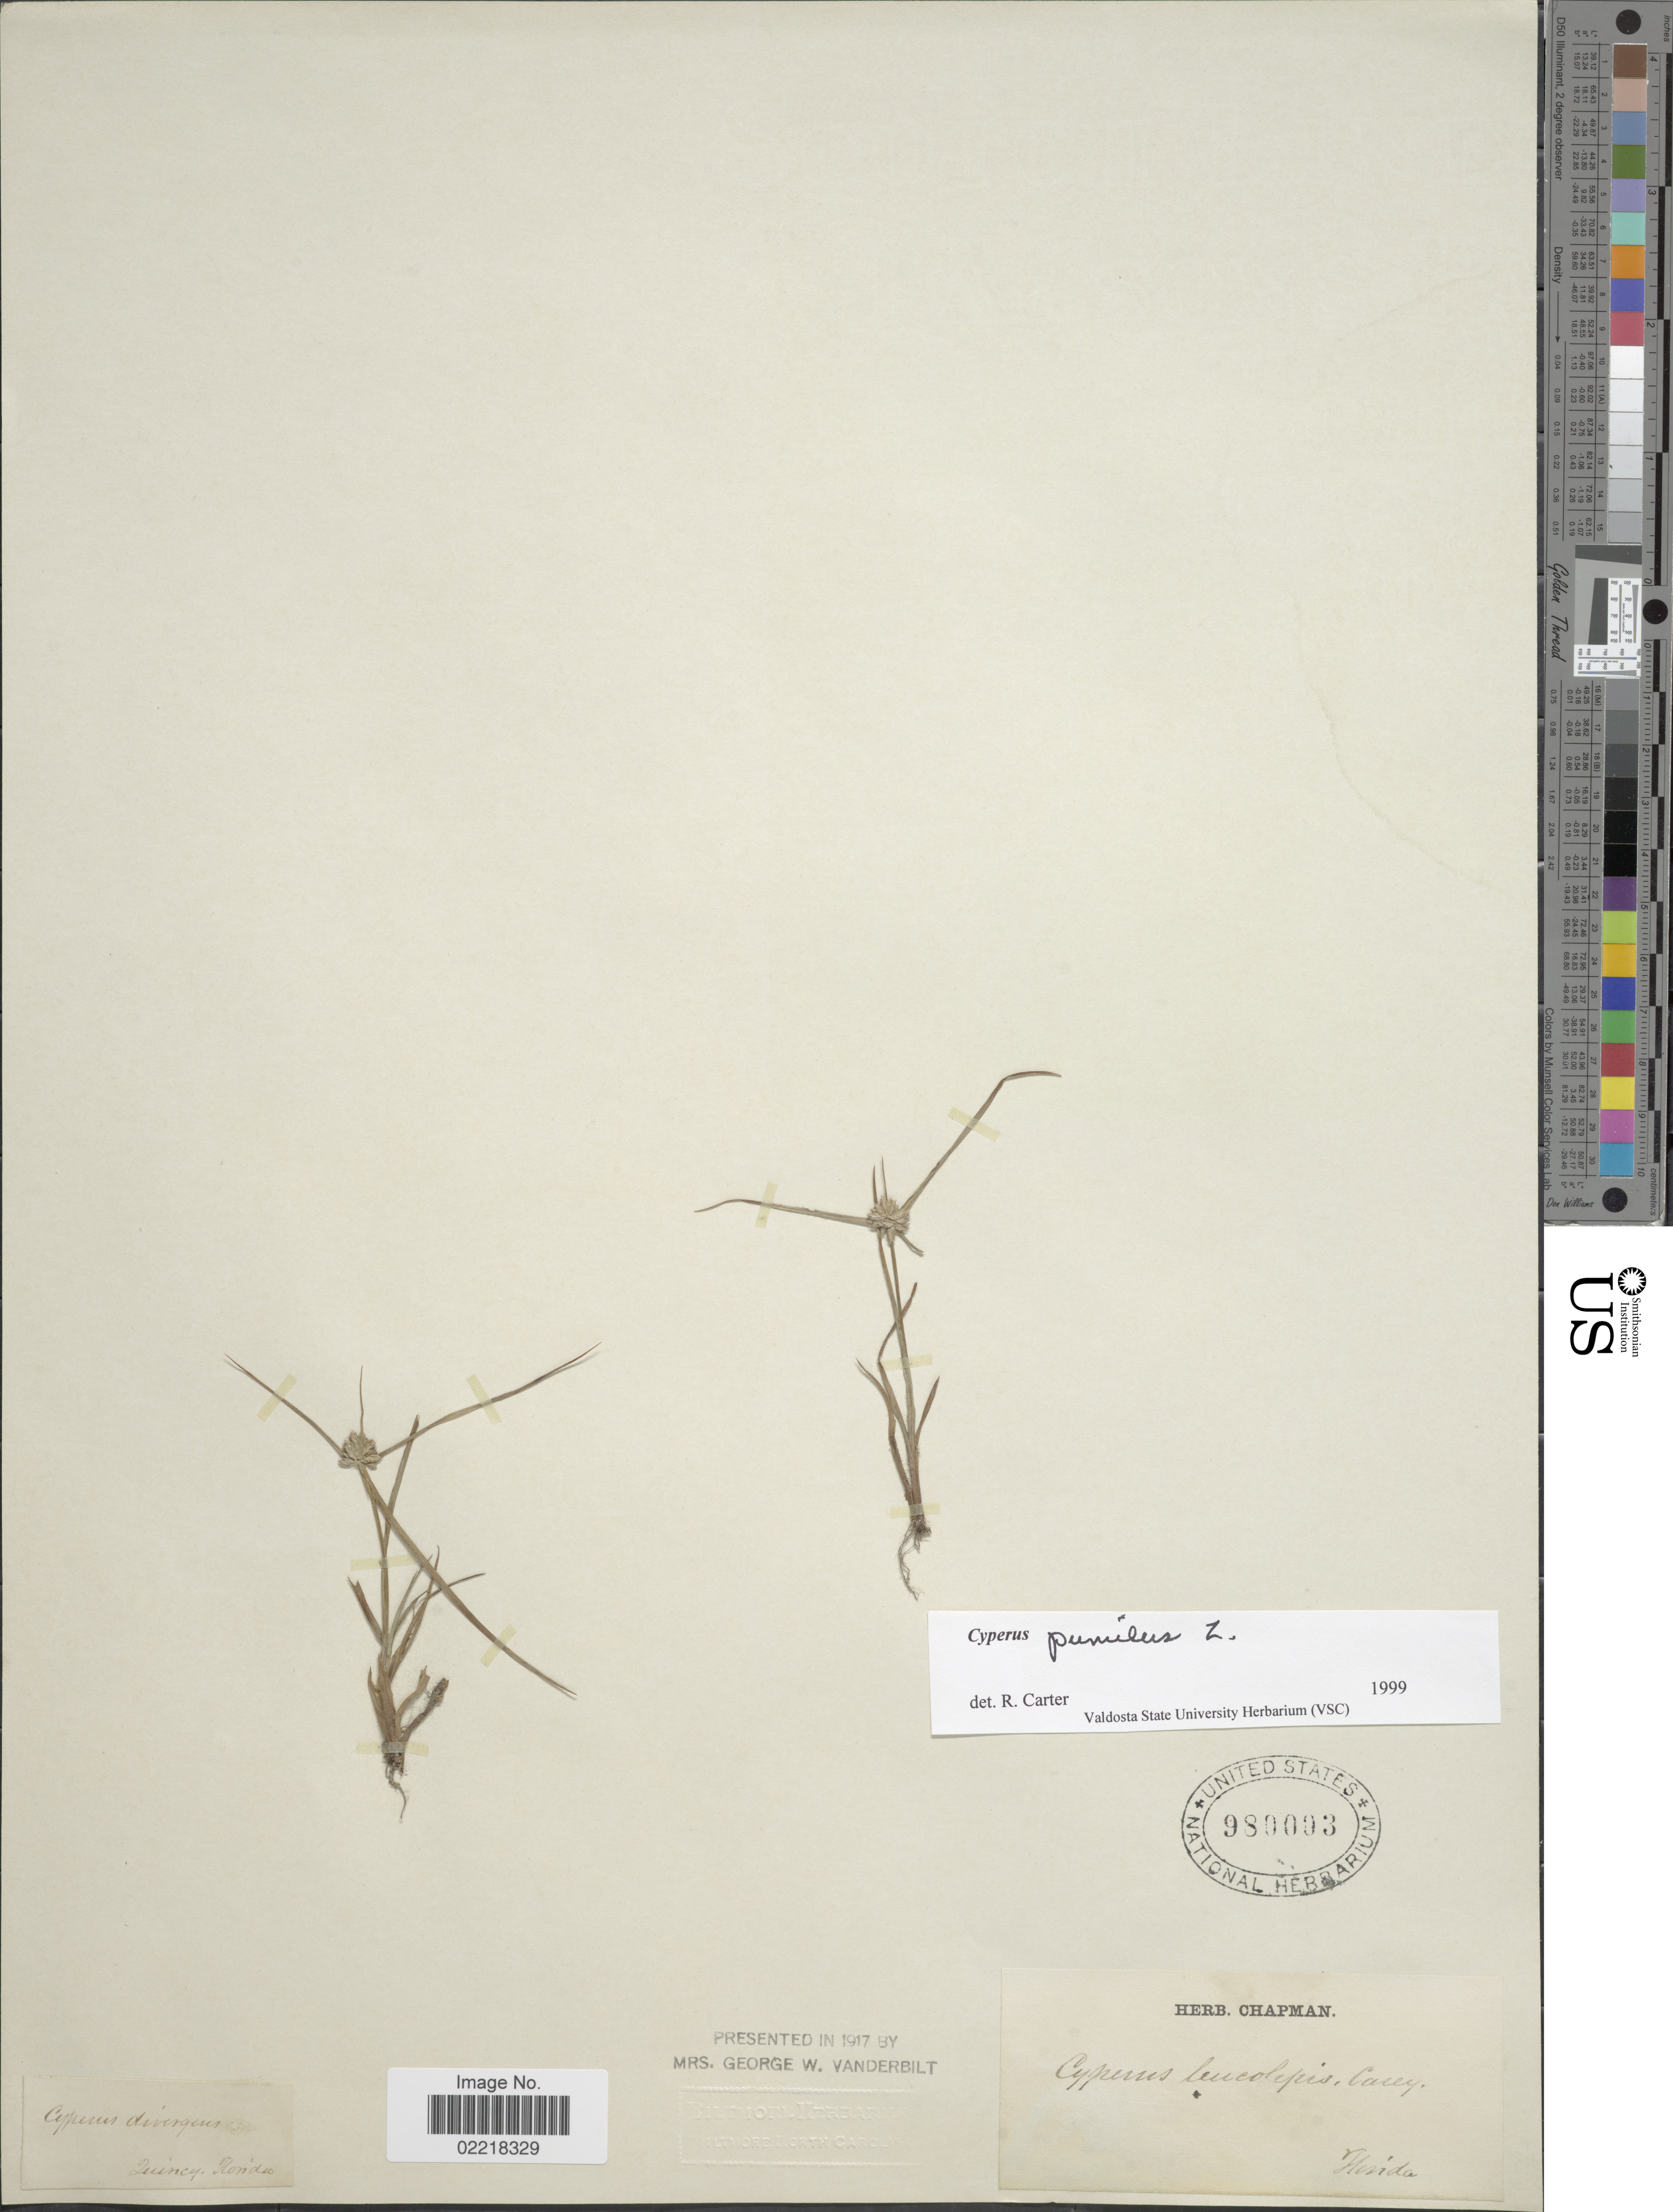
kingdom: Plantae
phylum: Tracheophyta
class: Liliopsida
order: Poales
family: Cyperaceae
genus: Cyperus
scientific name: Cyperus pumilus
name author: L.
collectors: ex herb. Chapman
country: United States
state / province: Florida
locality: Juiney [unsure placement]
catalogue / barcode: US 980003